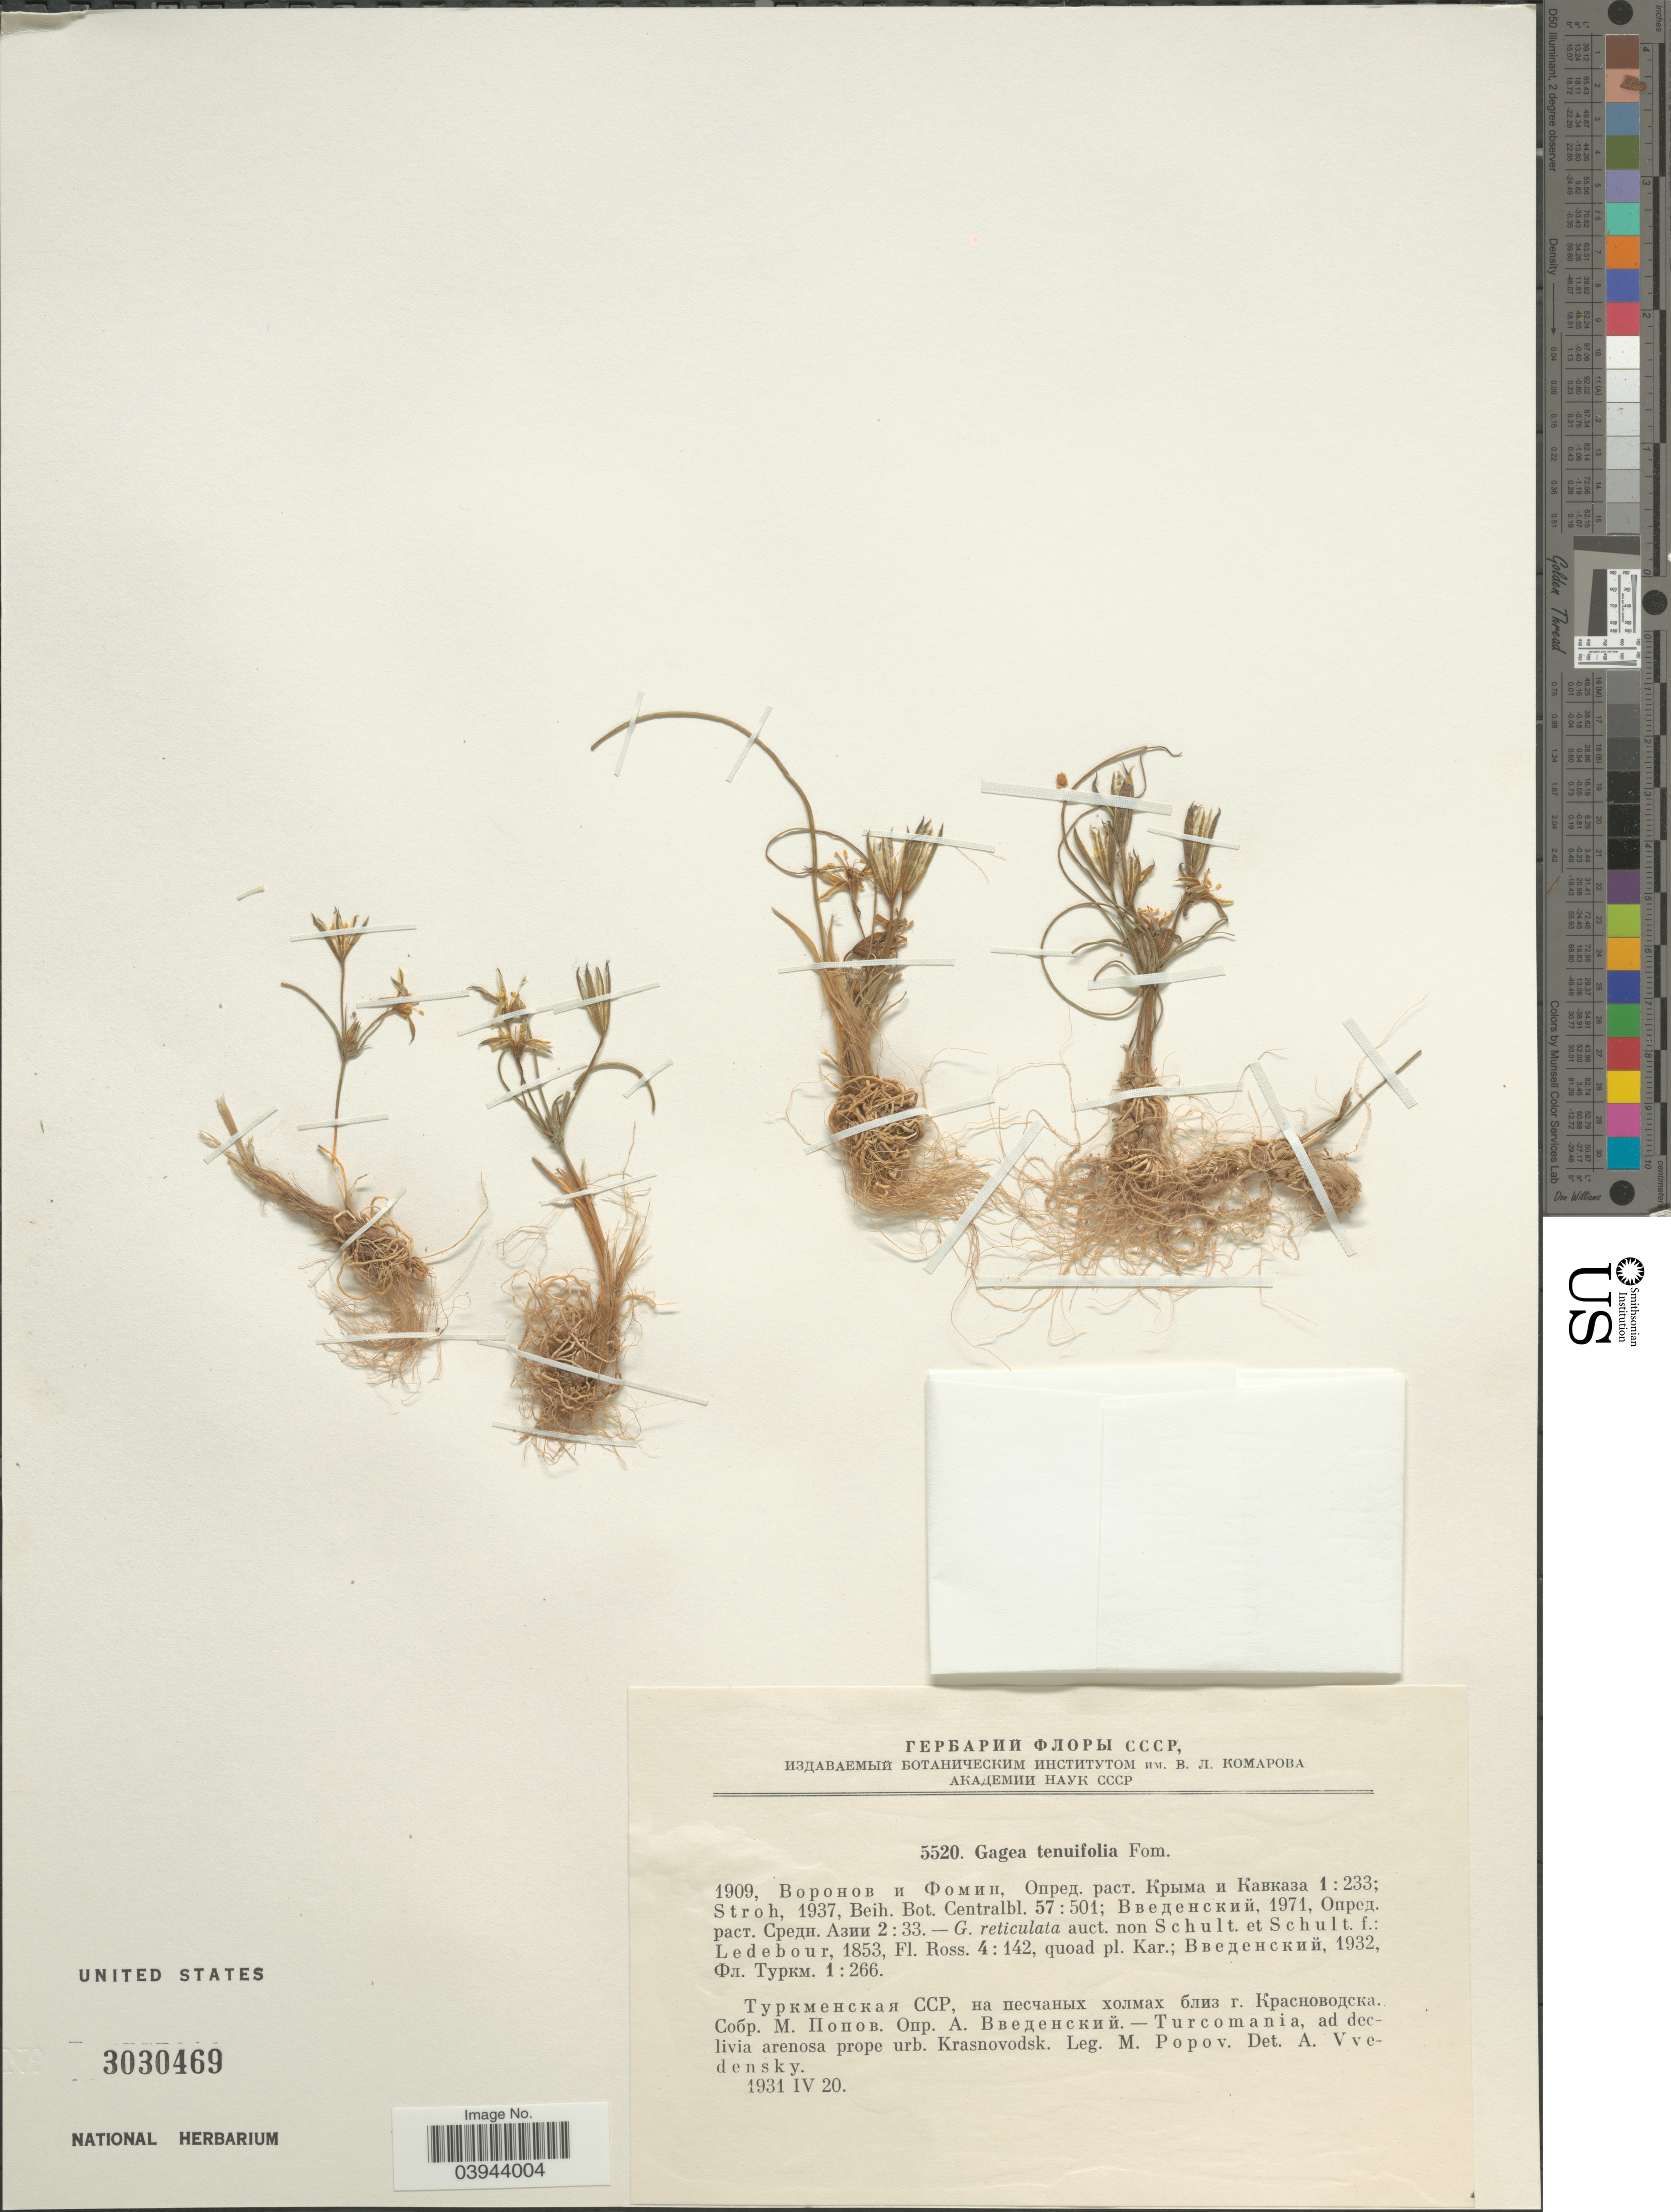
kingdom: Plantae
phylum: Tracheophyta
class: Liliopsida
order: Liliales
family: Liliaceae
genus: Gagea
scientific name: Gagea tenuifolia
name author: (Boiss.) Fomin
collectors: M. Popov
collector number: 5520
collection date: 1931-04-20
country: Turkmenistan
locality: Turcomania, ad declivia arenosa prope urb. Krasnovodsk.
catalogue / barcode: US 3030469